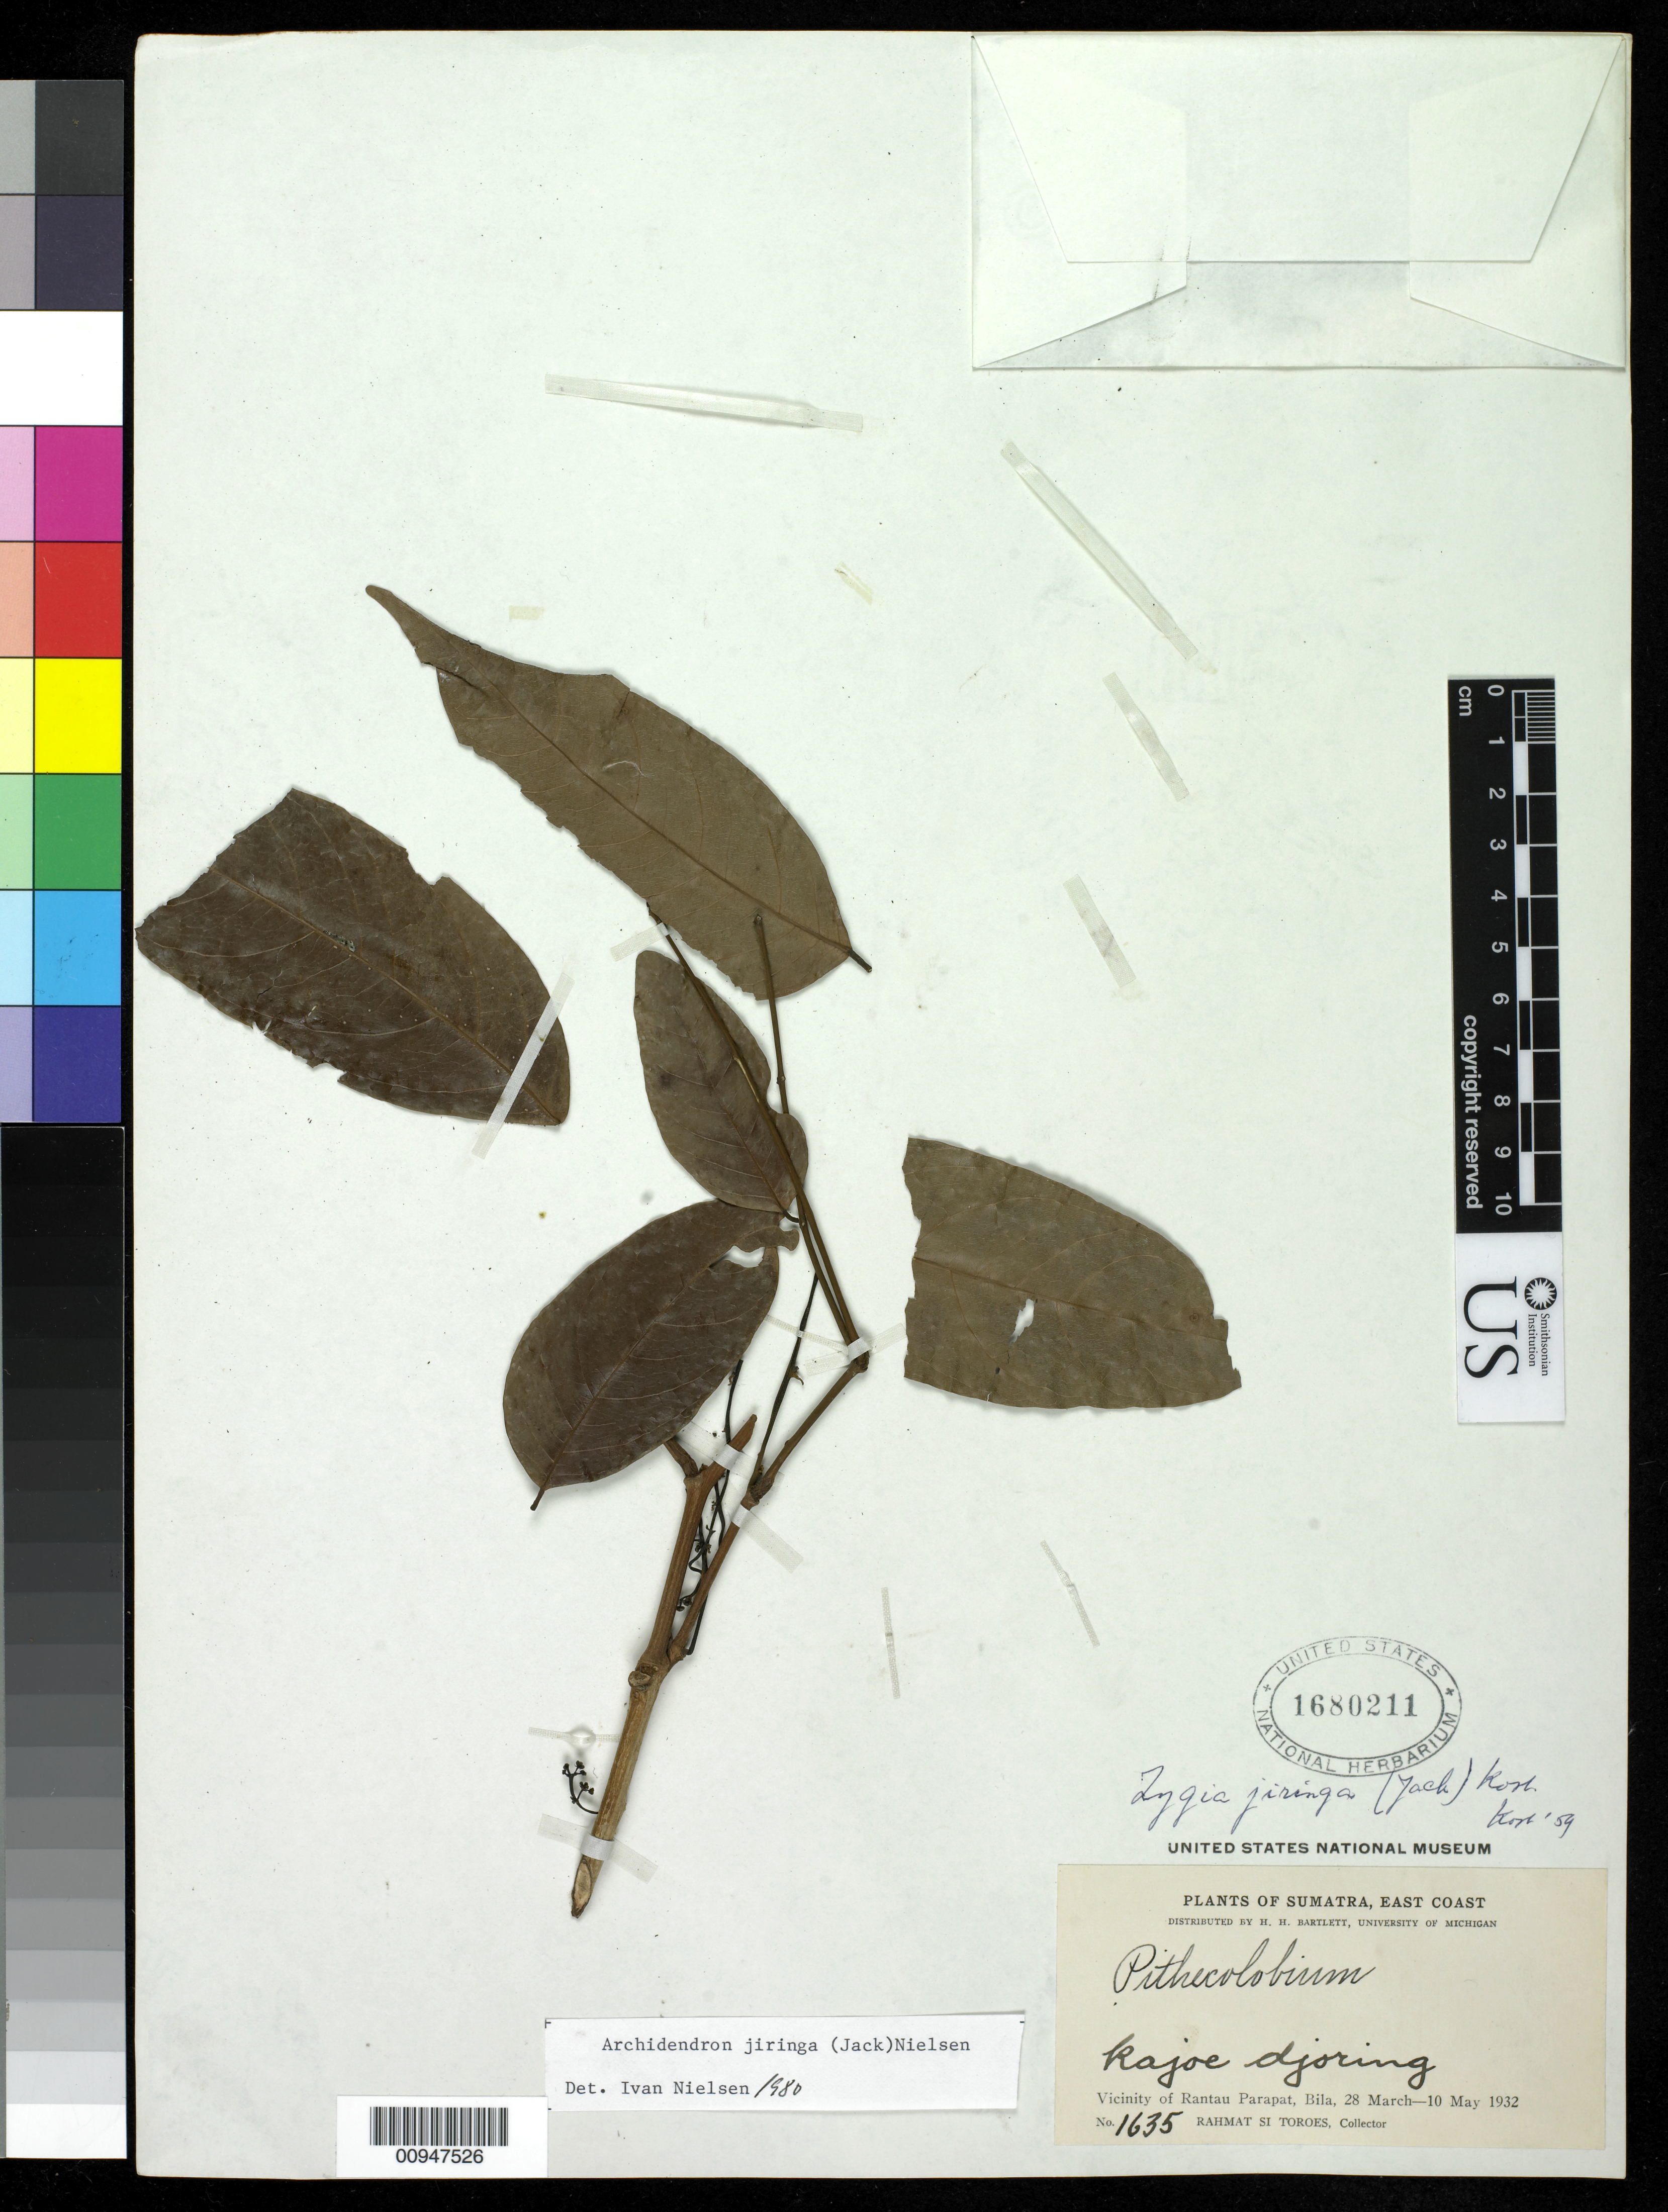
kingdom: Plantae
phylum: Tracheophyta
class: Magnoliopsida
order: Fabales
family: Fabaceae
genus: Archidendron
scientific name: Archidendron jiringa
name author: (Jack) I.C. Nielsen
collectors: Rahmat Si Boeea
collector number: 1635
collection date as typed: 28 Mar 1932 to 10 May 1932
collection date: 1932-03-28/1932-05-10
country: Indonesia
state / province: Sumatra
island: Sumatra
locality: vicinity of Rantau Parapat, Bila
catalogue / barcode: US 1680211